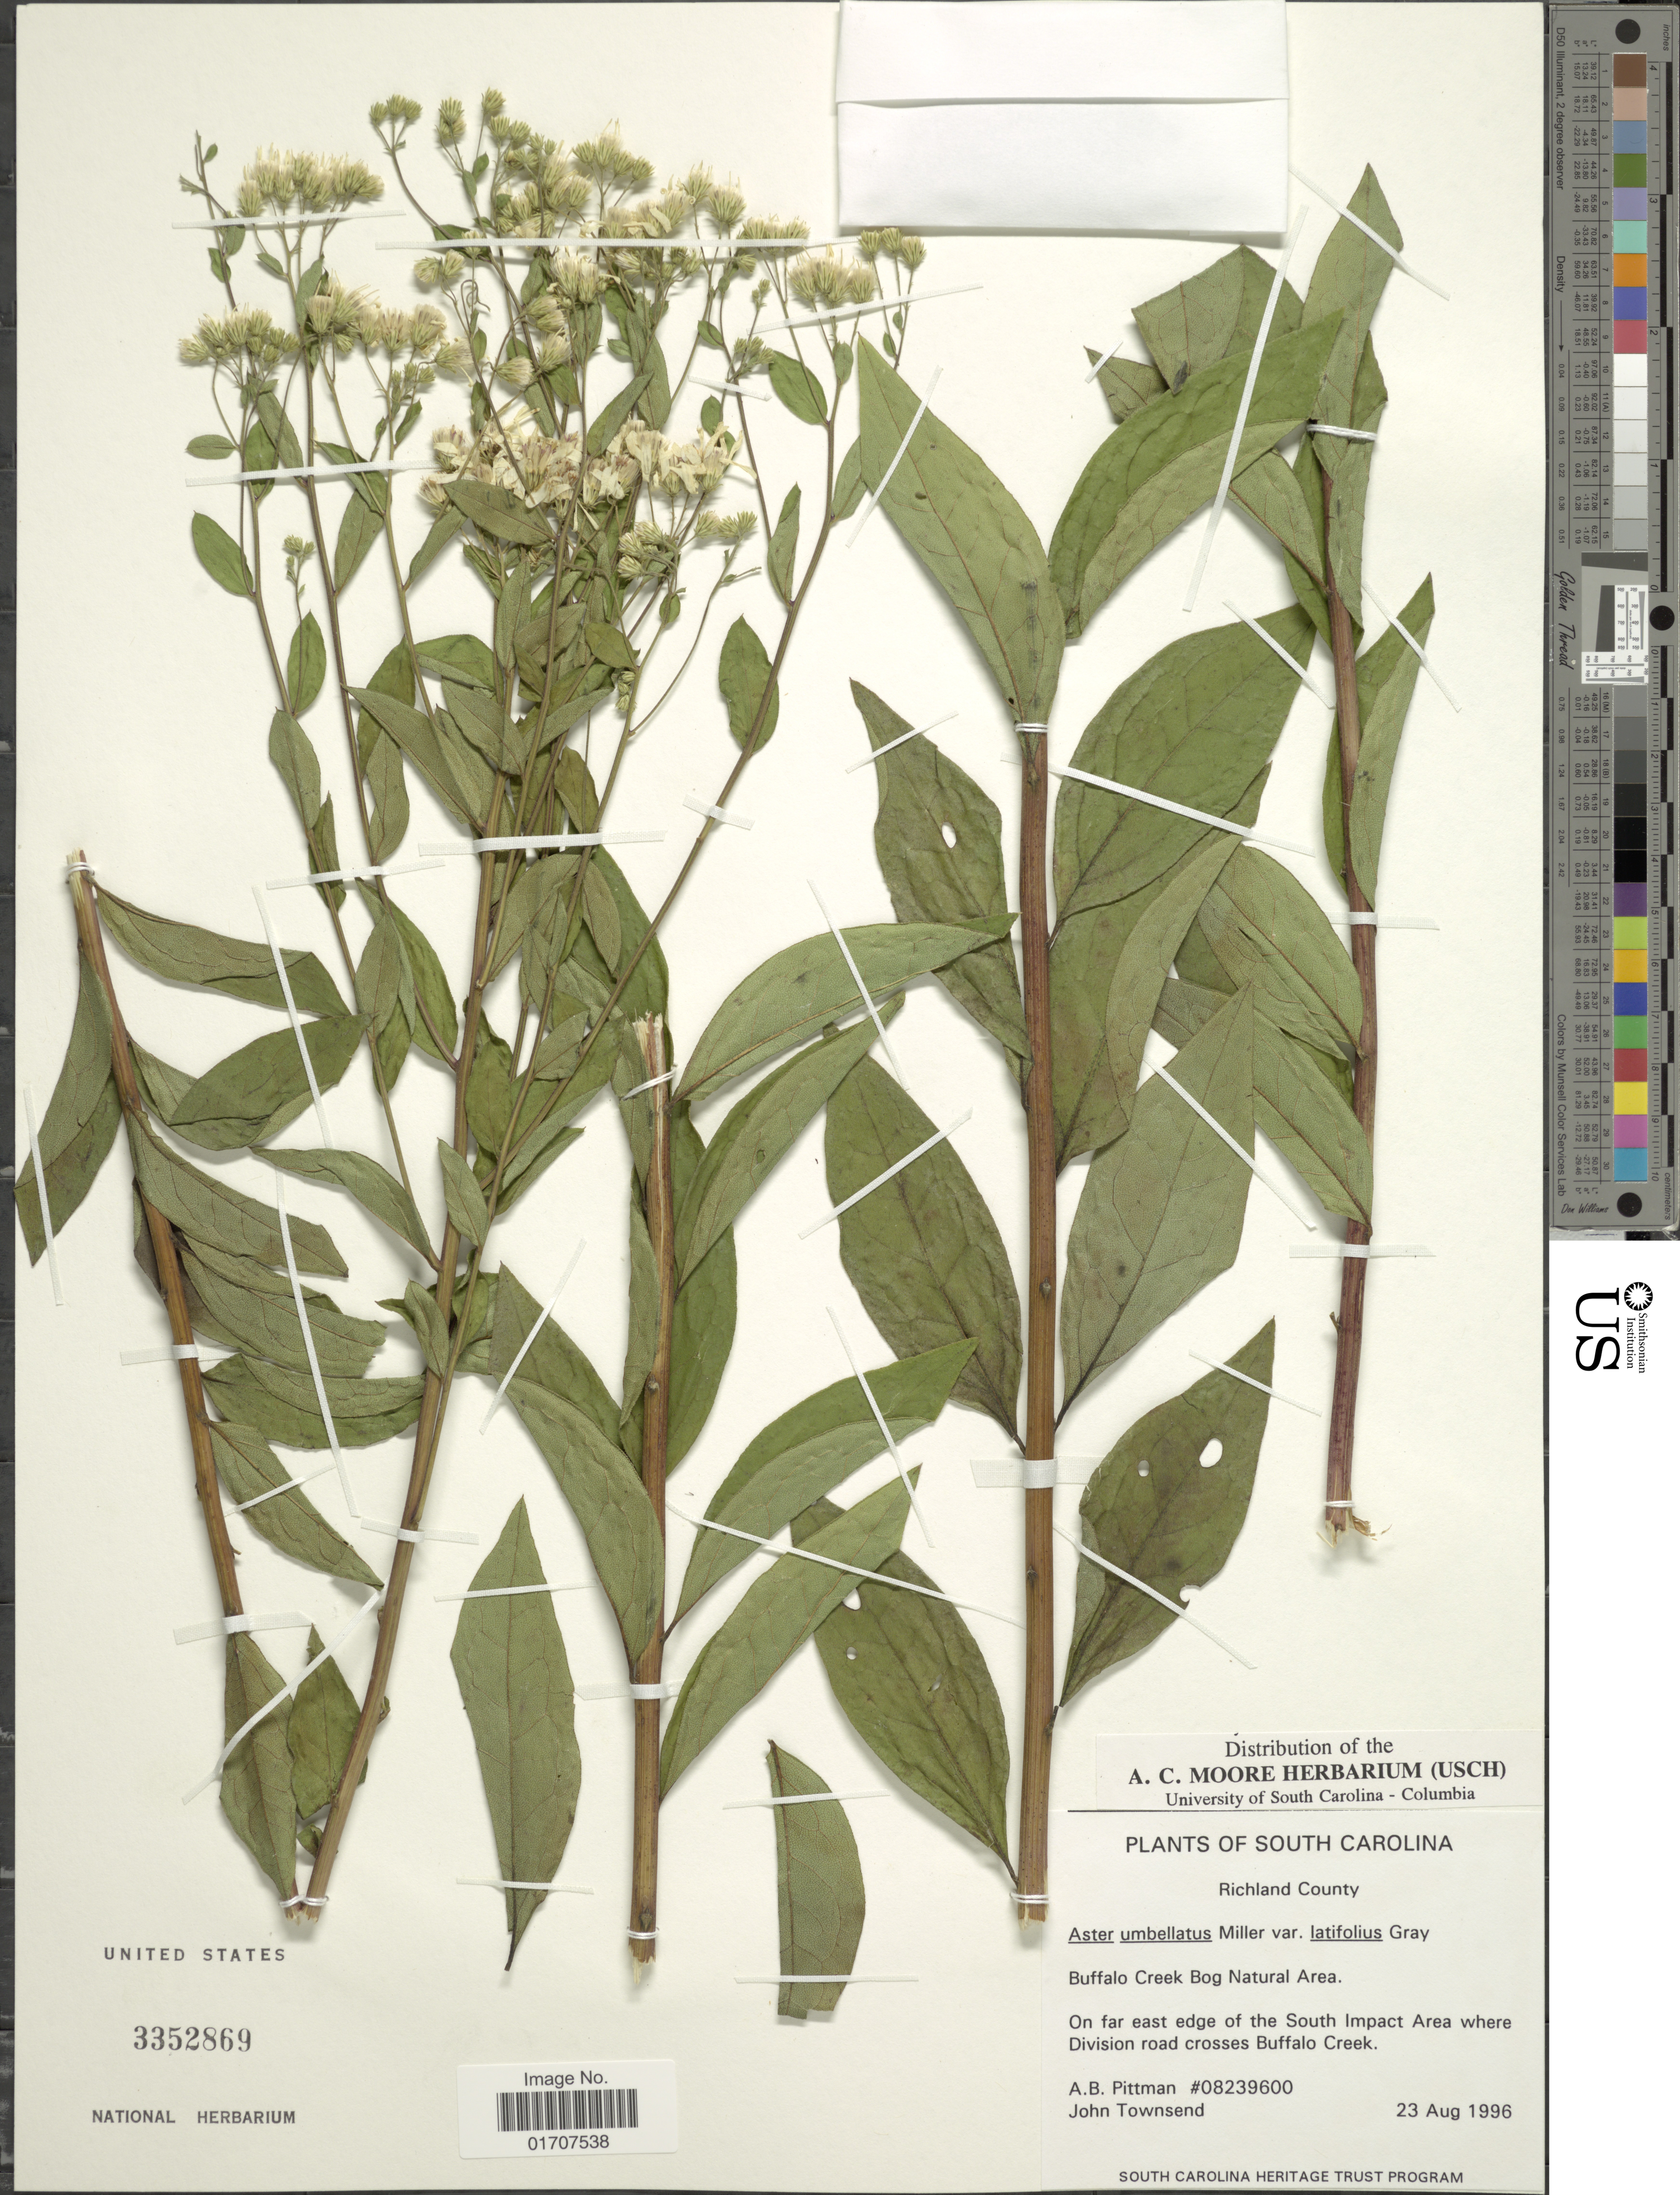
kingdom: Plantae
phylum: Tracheophyta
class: Magnoliopsida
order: Asterales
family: Asteraceae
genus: Doellingeria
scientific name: Doellingeria umbellata var. umbellata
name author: Nees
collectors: A. B. Pittman & J. F. Townsend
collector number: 08239600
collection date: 1996-08-23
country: United States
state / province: South Carolina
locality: Richland County, Buffalo Creek Bog Natural Area, on far east edge of the South Impact Area where Division road crosses Buffalo Creek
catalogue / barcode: US 3352869